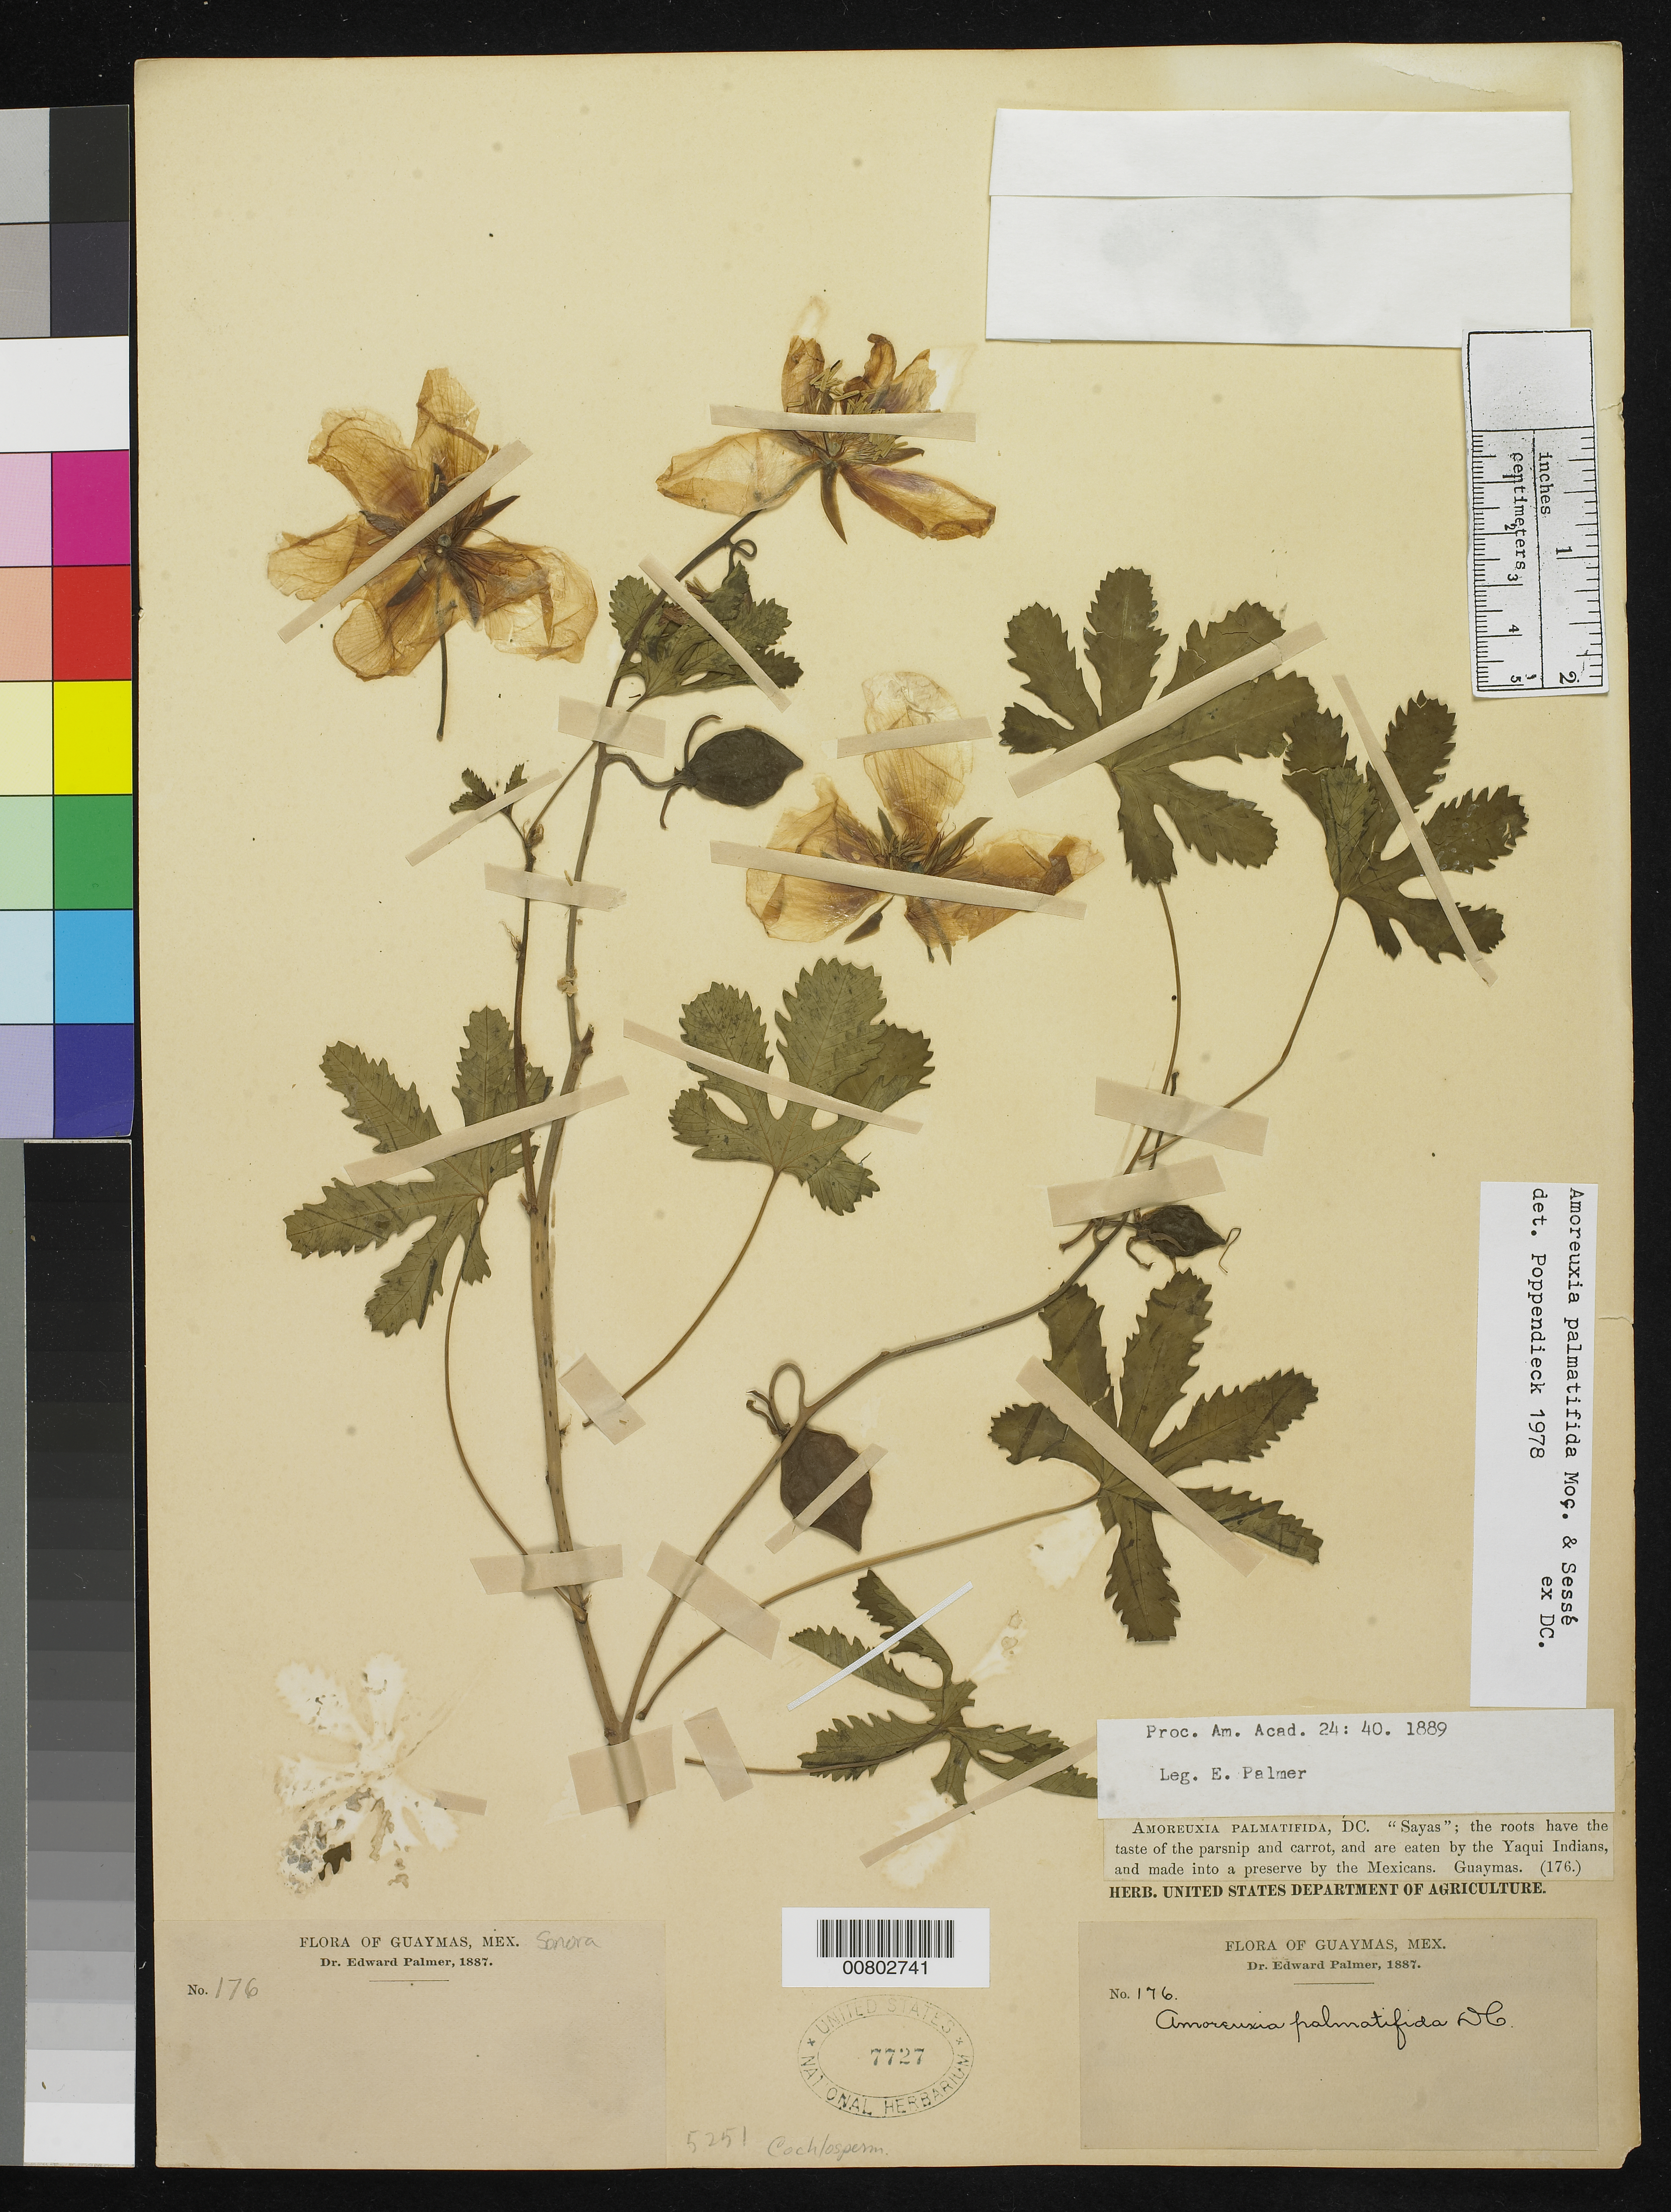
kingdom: Plantae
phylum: Tracheophyta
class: Magnoliopsida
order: Malvales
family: Cochlospermaceae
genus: Amoreuxia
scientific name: Amoreuxia palmatifida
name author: Moc. & Sessé ex DC.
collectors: E. Palmer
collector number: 176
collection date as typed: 1887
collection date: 1887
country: Mexico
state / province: Sonora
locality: Guaymas, Sonora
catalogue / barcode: US 7727